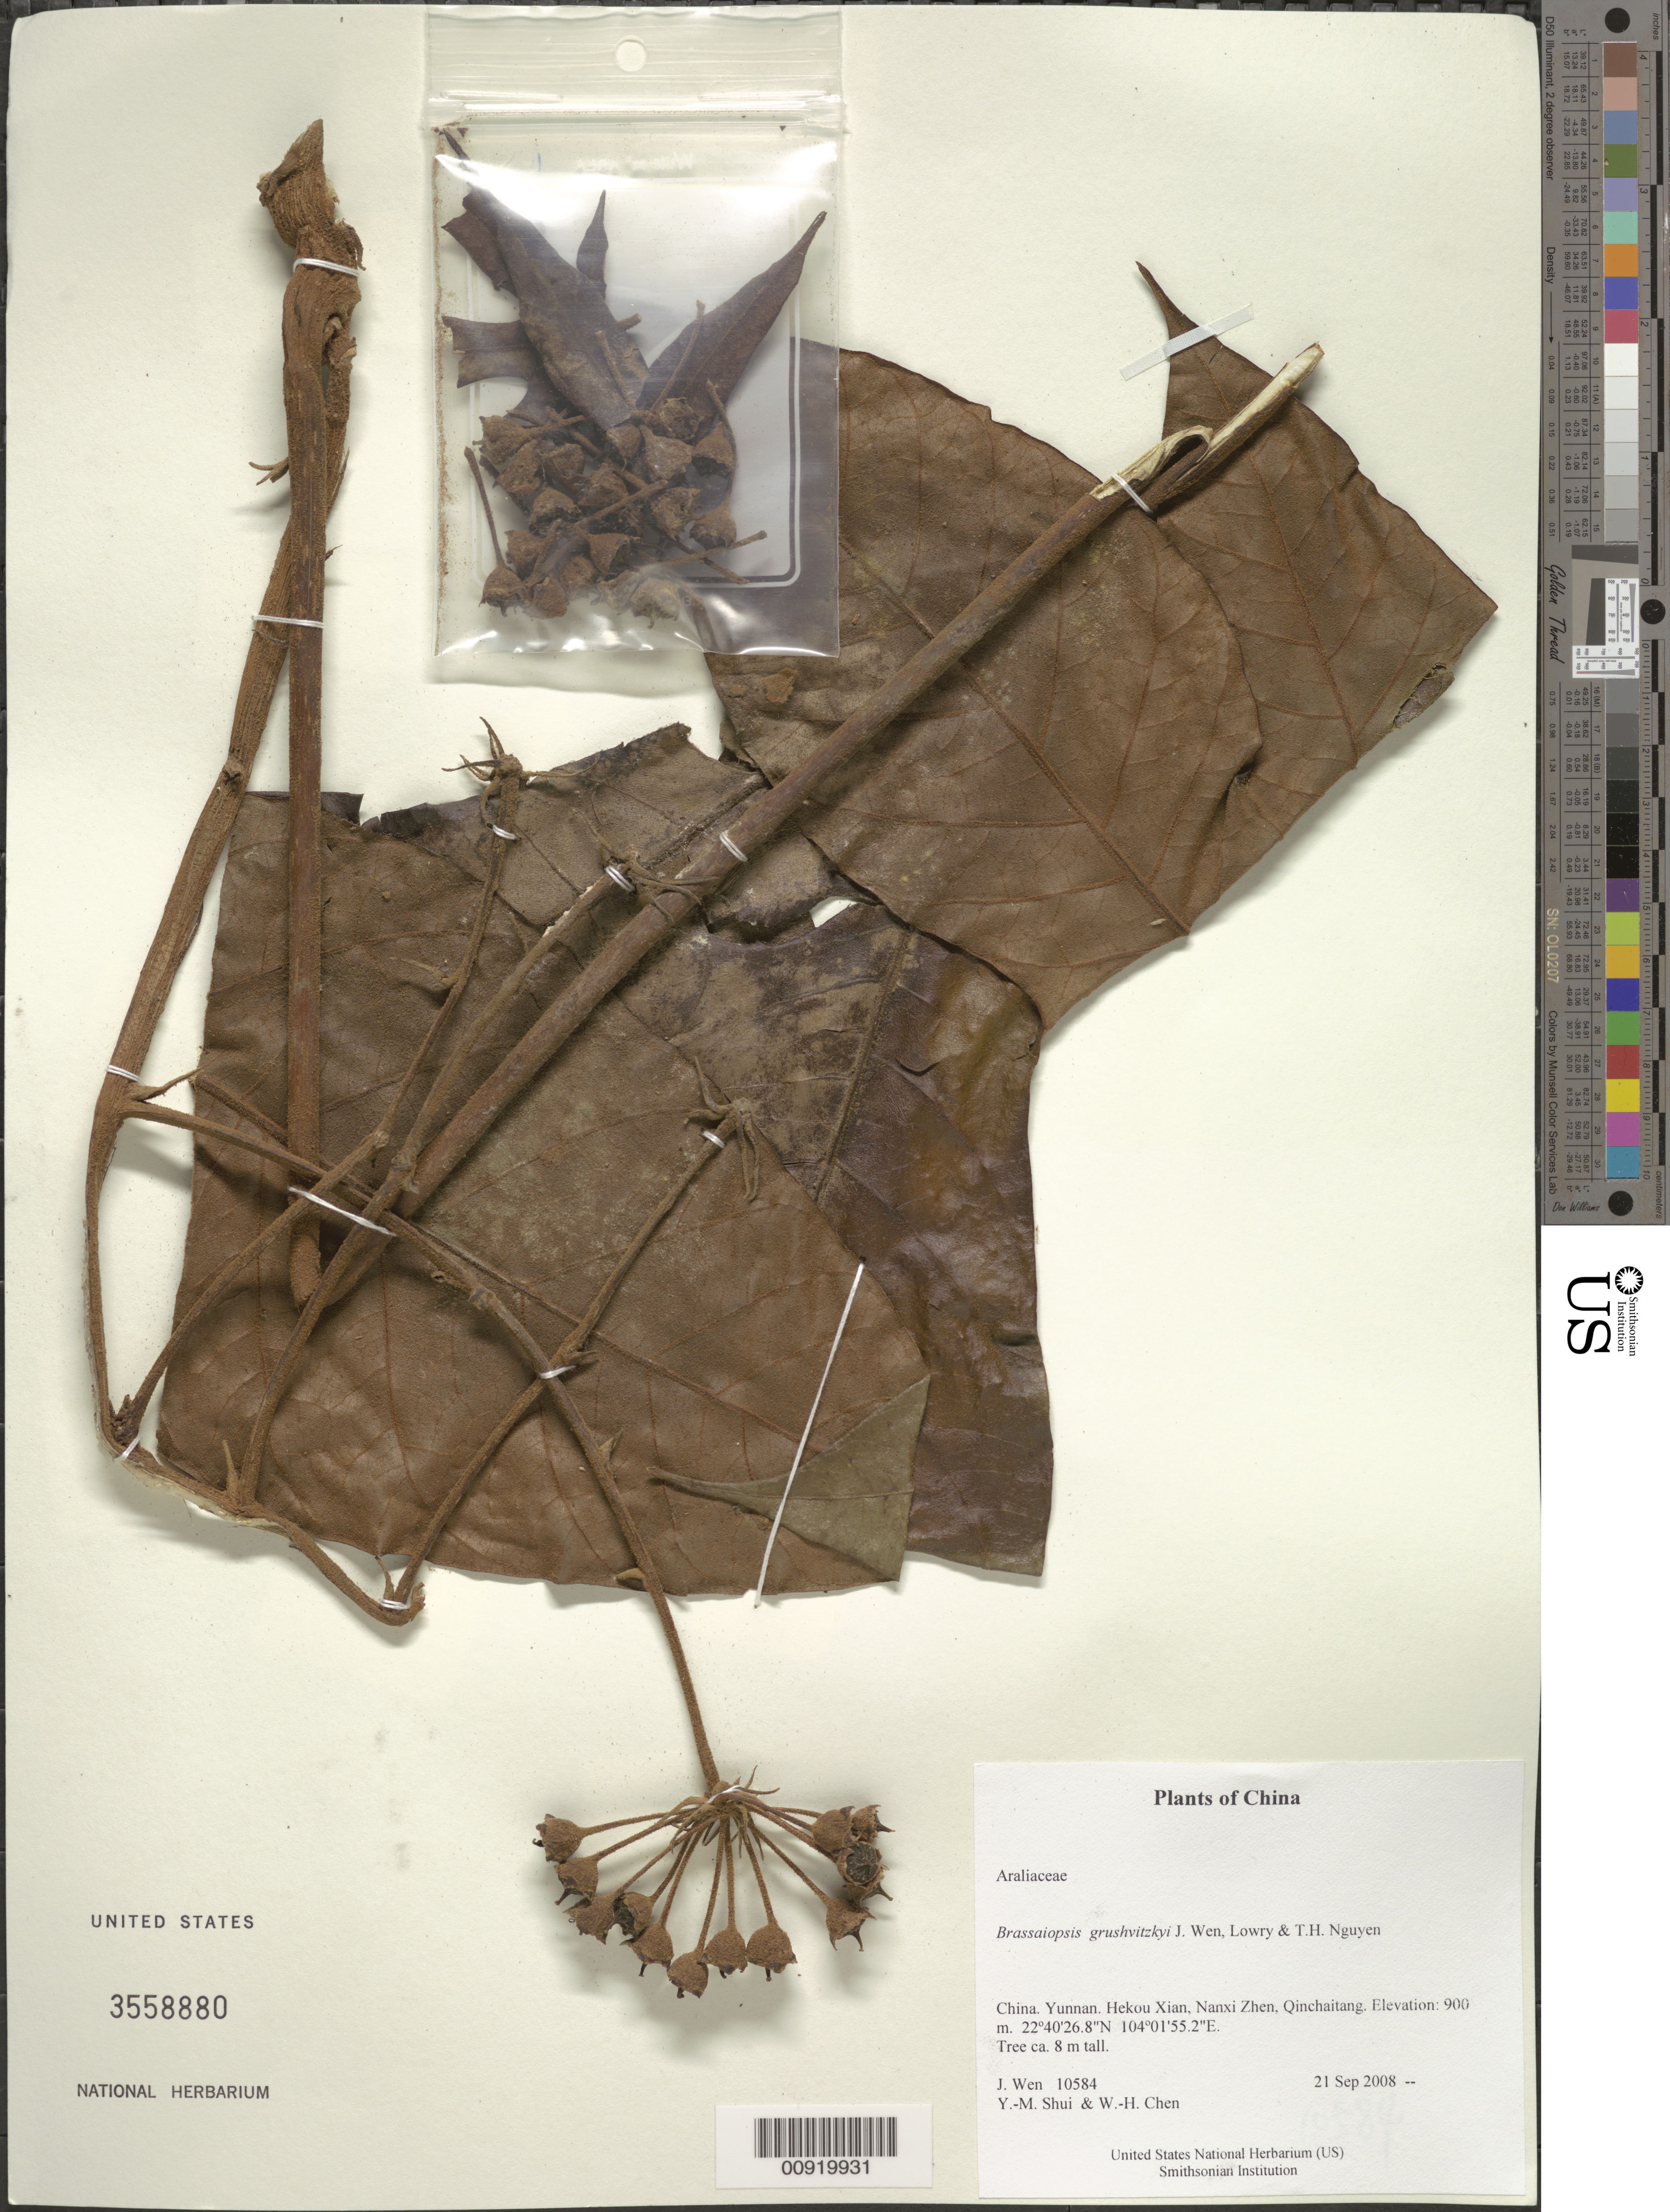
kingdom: Plantae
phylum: Tracheophyta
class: Magnoliopsida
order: Apiales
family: Araliaceae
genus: Brassaiopsis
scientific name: Brassaiopsis grushvitzkyi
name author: J. Wen et al.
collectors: J. Wen, Y. Shui & W. Chen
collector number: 10584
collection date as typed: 21 Sep 2008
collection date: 2008-09-21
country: China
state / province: Yunnan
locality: Hekou Xian, Nanxi Zhen, Qinchaitang.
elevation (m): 900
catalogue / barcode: US 3558880